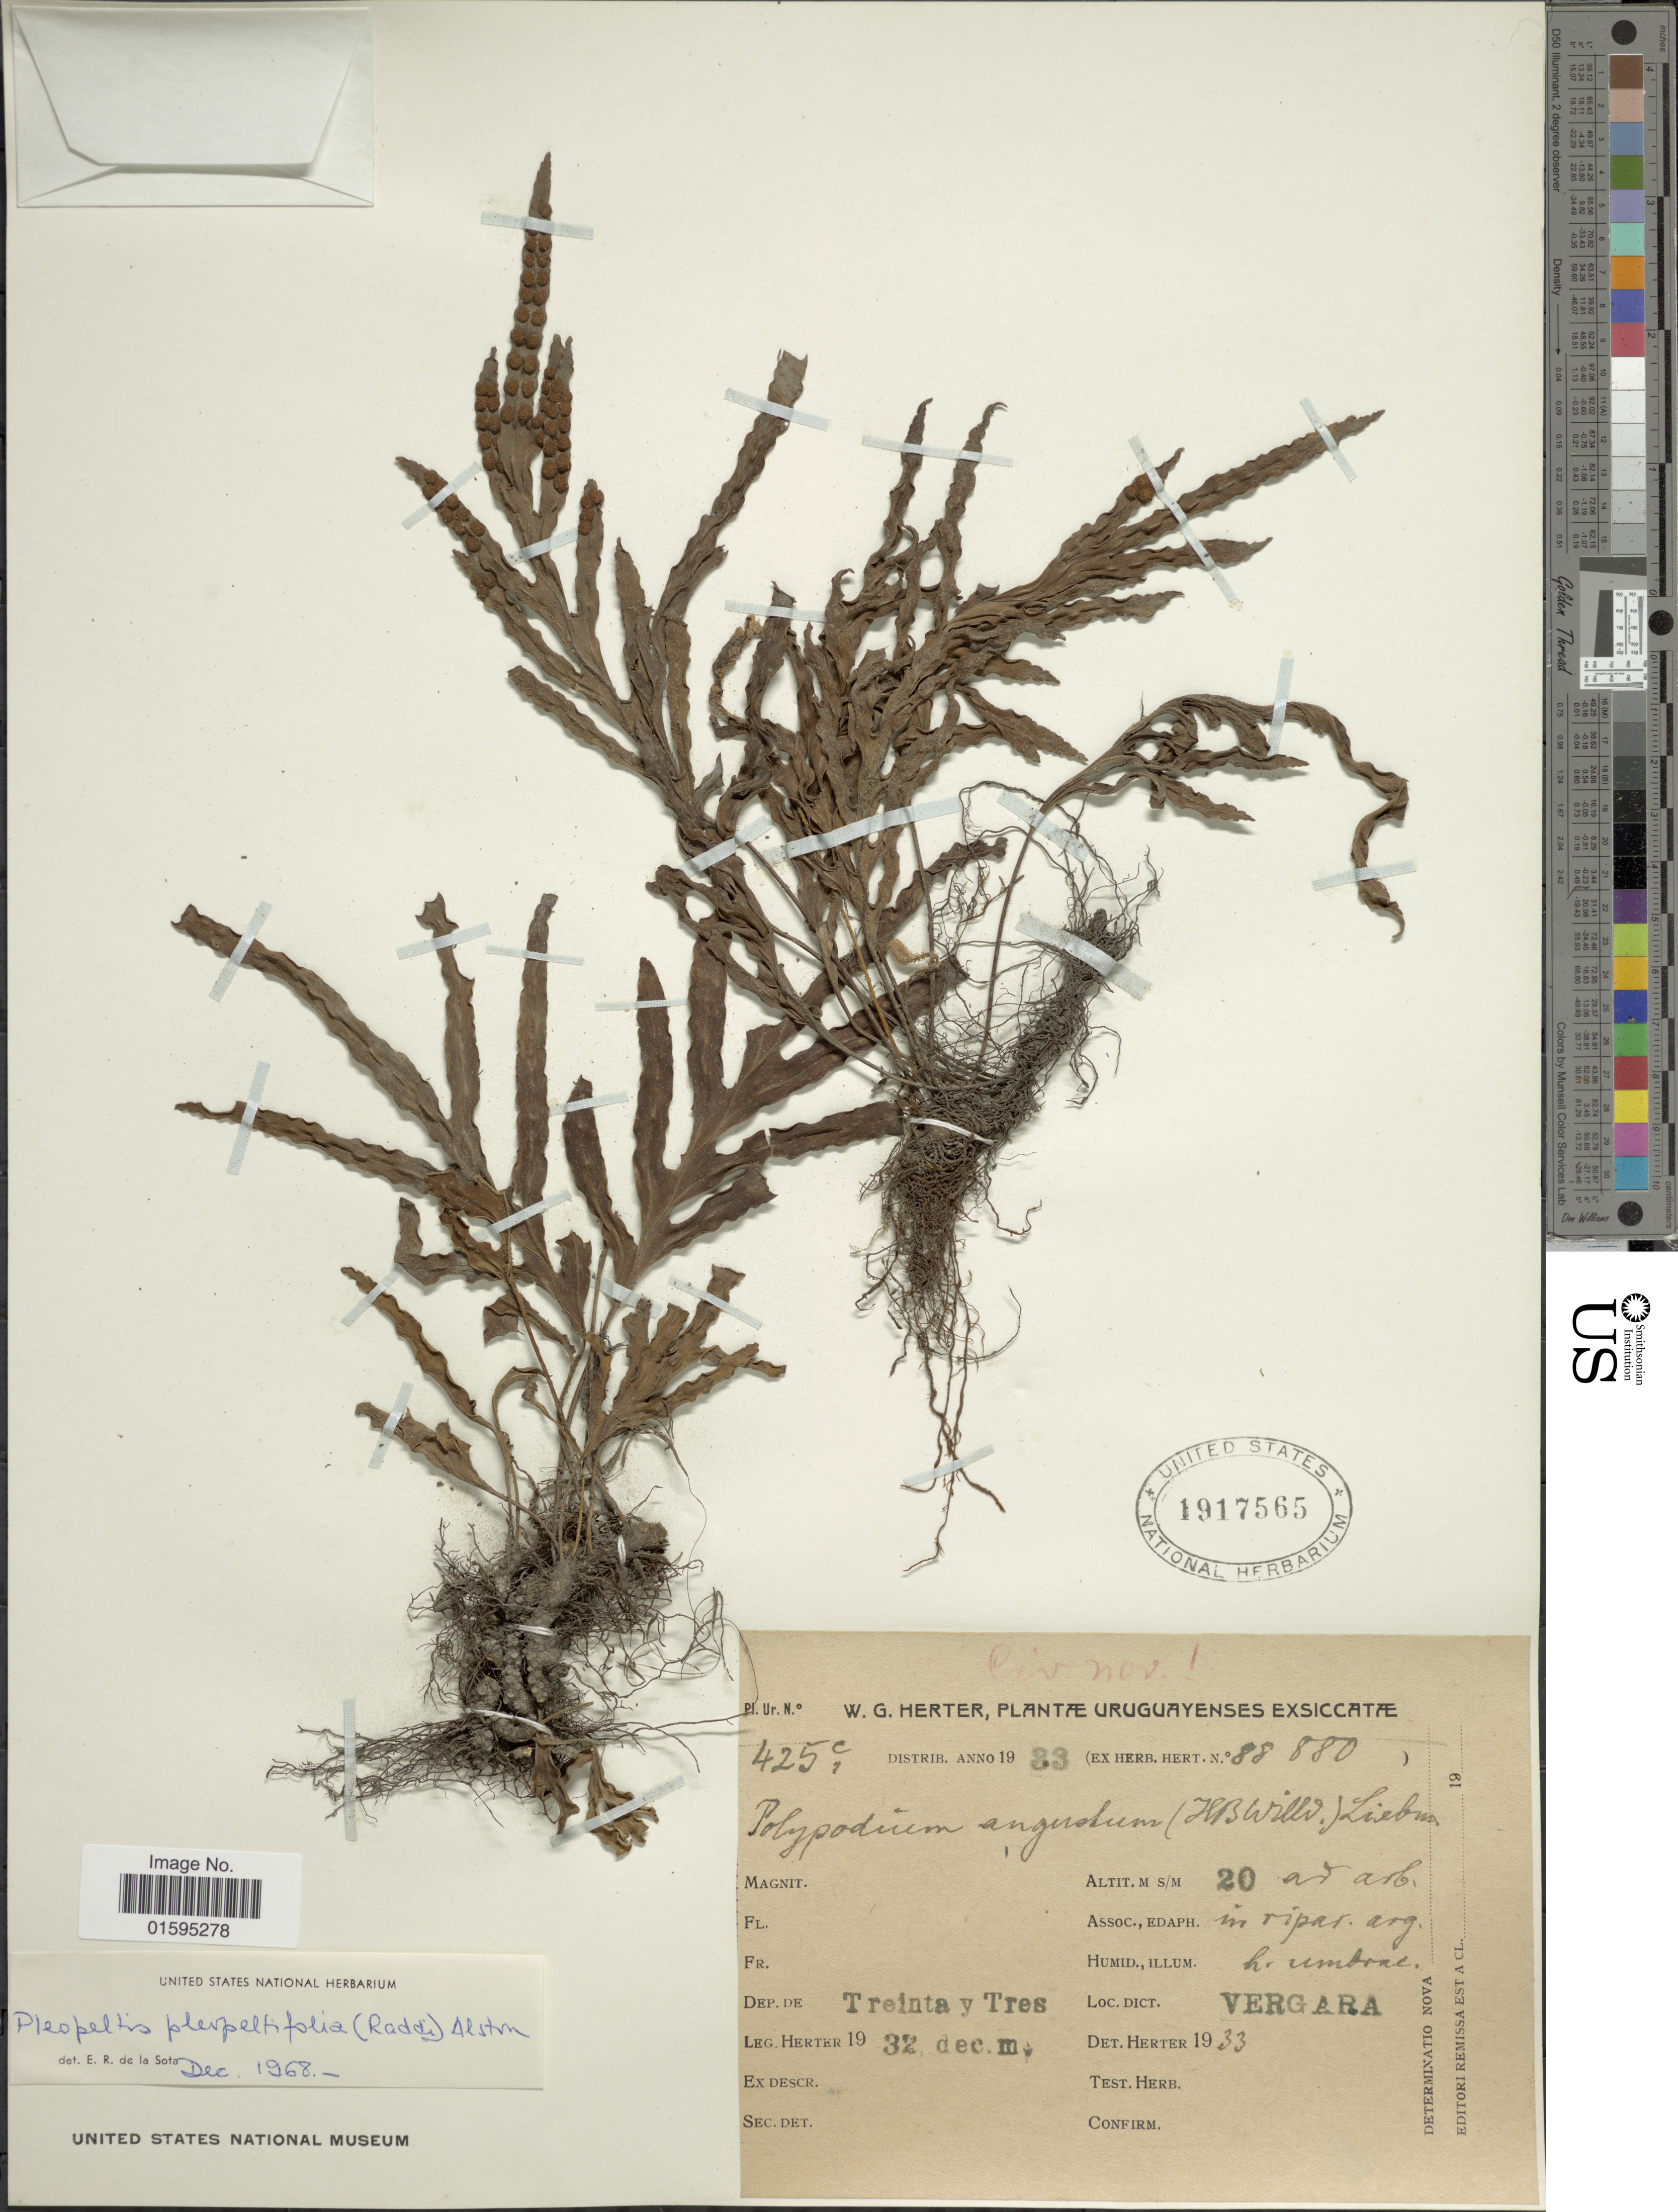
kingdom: Plantae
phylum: Tracheophyta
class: Polypodiopsida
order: Polypodiales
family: Polypodiaceae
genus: Polypodium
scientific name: Polypodium pleopeltifolium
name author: Raddi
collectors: W. G. Herter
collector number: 425c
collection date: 1932-12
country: Uruguay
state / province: Treinta y Tres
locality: Vergara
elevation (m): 20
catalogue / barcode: US 1917565